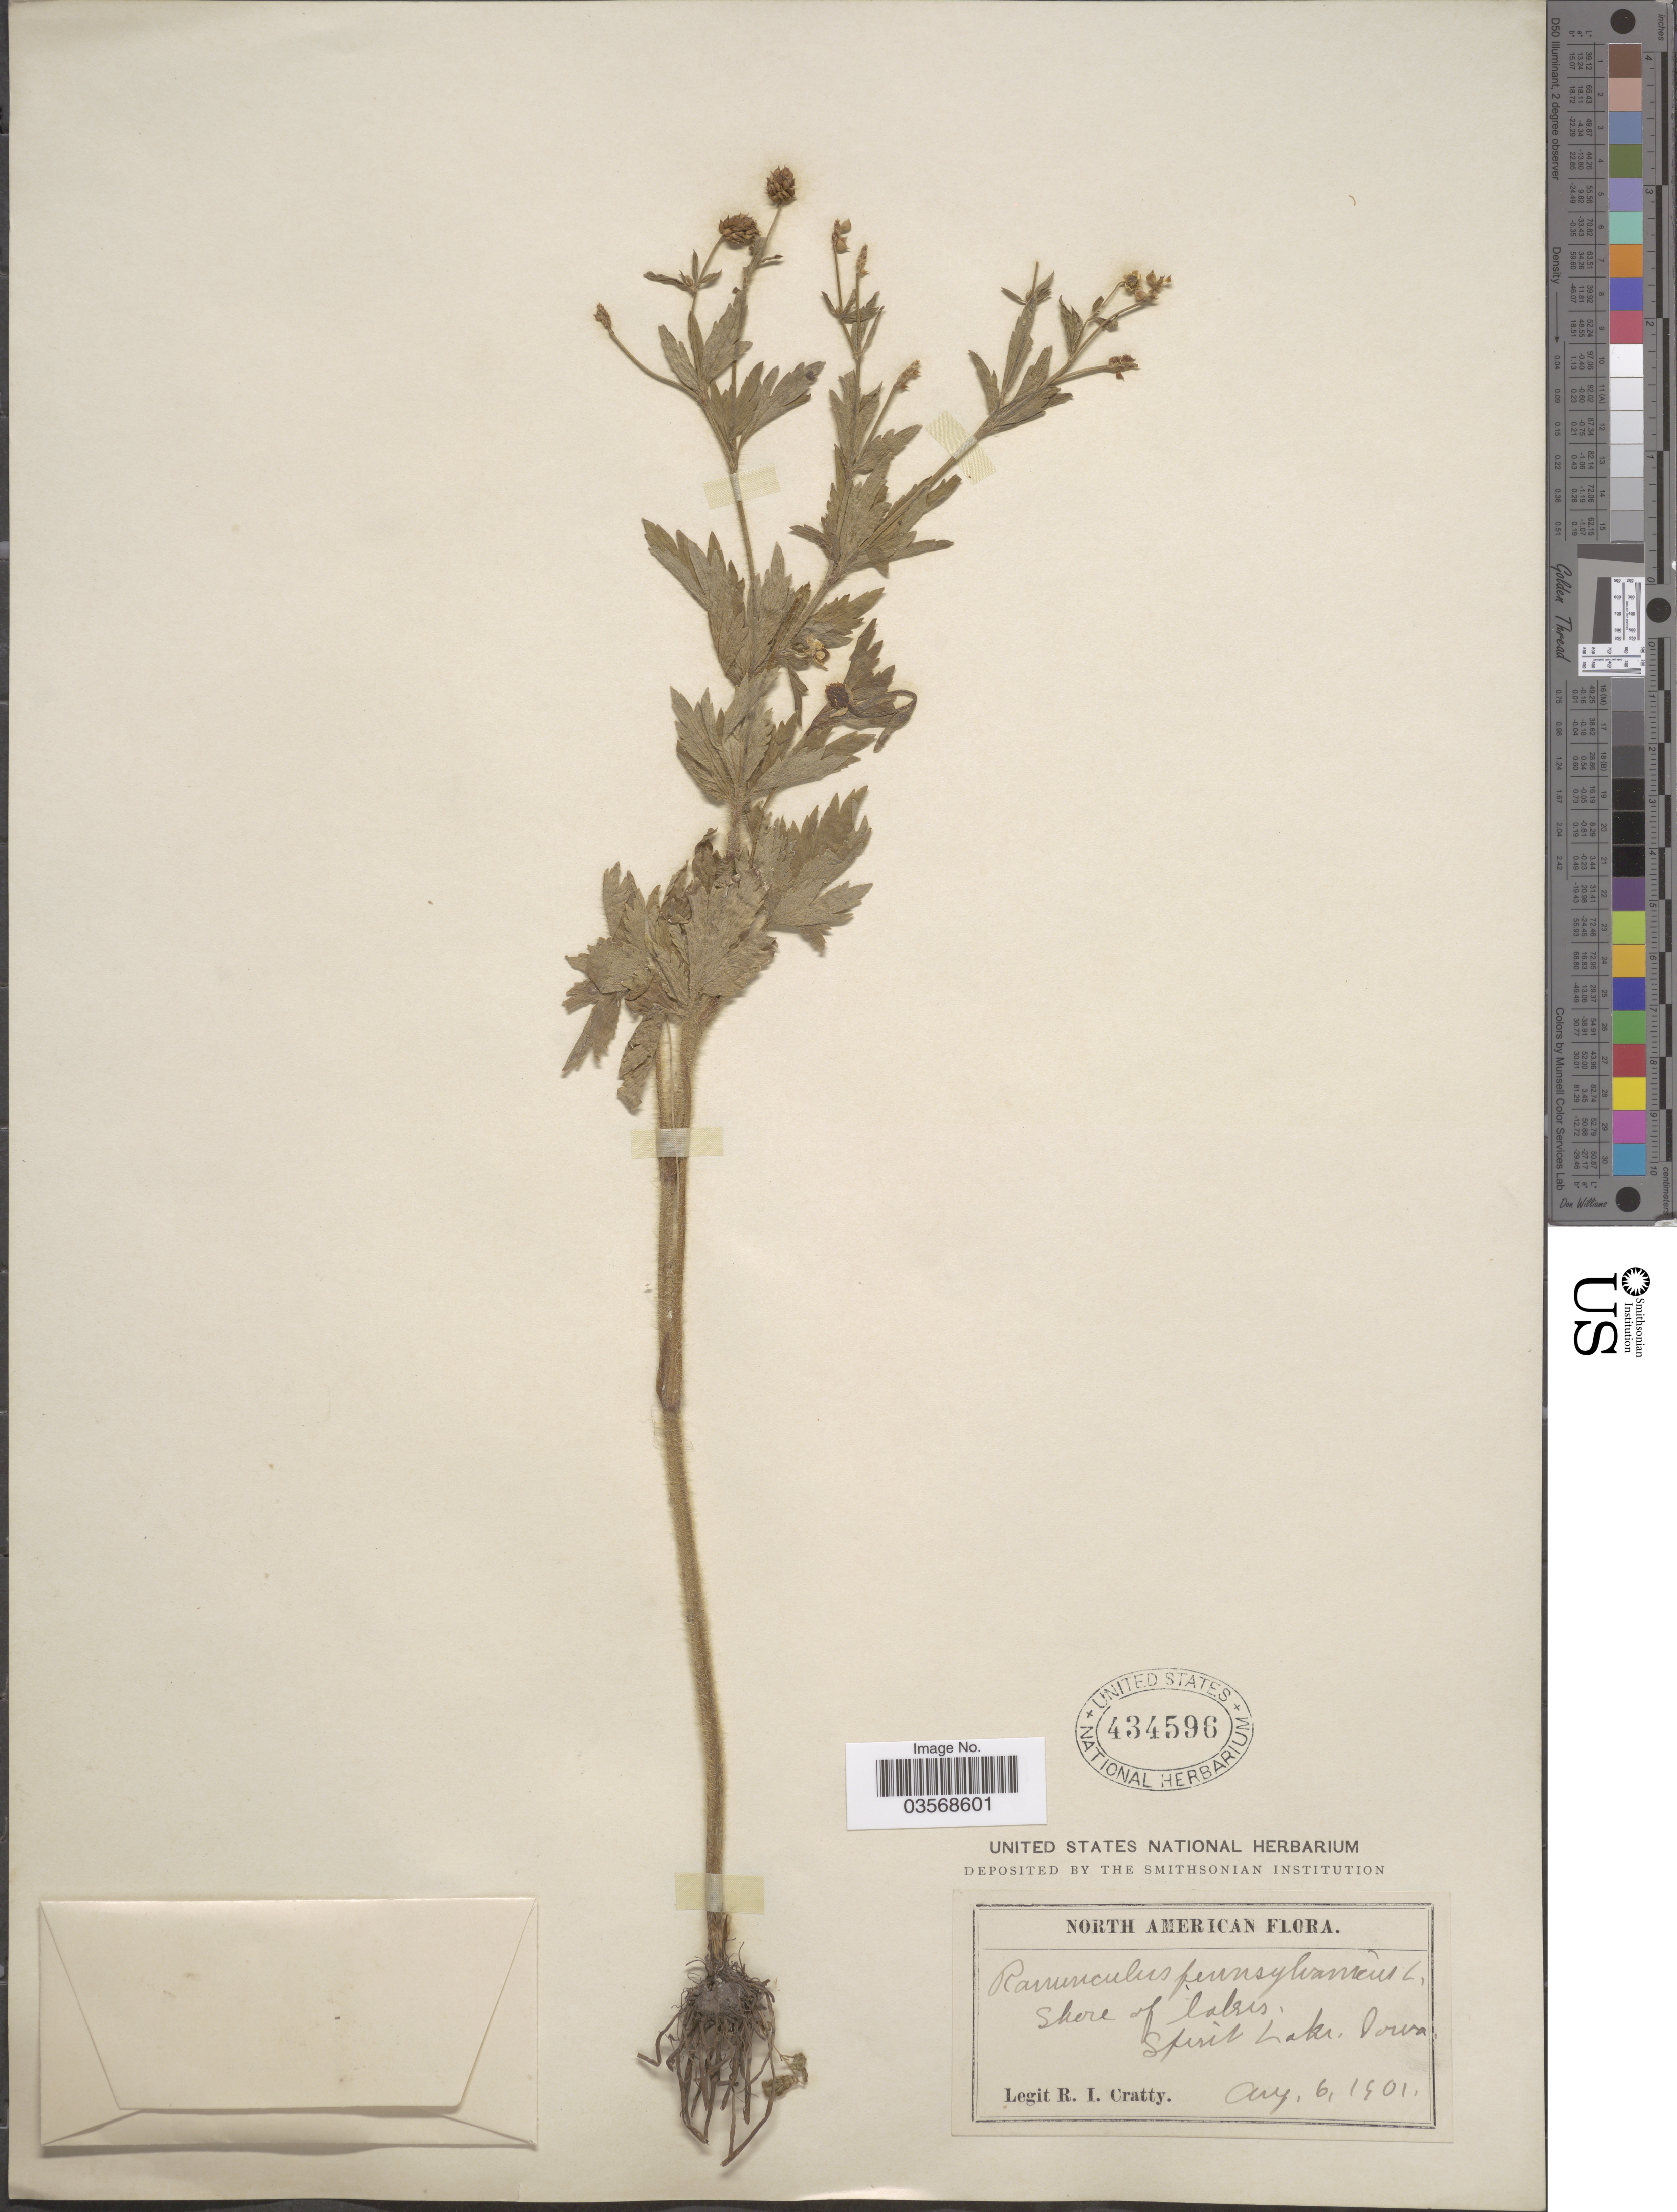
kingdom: Plantae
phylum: Tracheophyta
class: Magnoliopsida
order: Ranunculales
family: Ranunculaceae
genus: Ranunculus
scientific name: Ranunculus pensylvanicus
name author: L. f.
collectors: R. Cratty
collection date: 1901-08-06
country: United States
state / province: Iowa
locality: Shores of lakes, Spirit Lake.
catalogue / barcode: US 434596